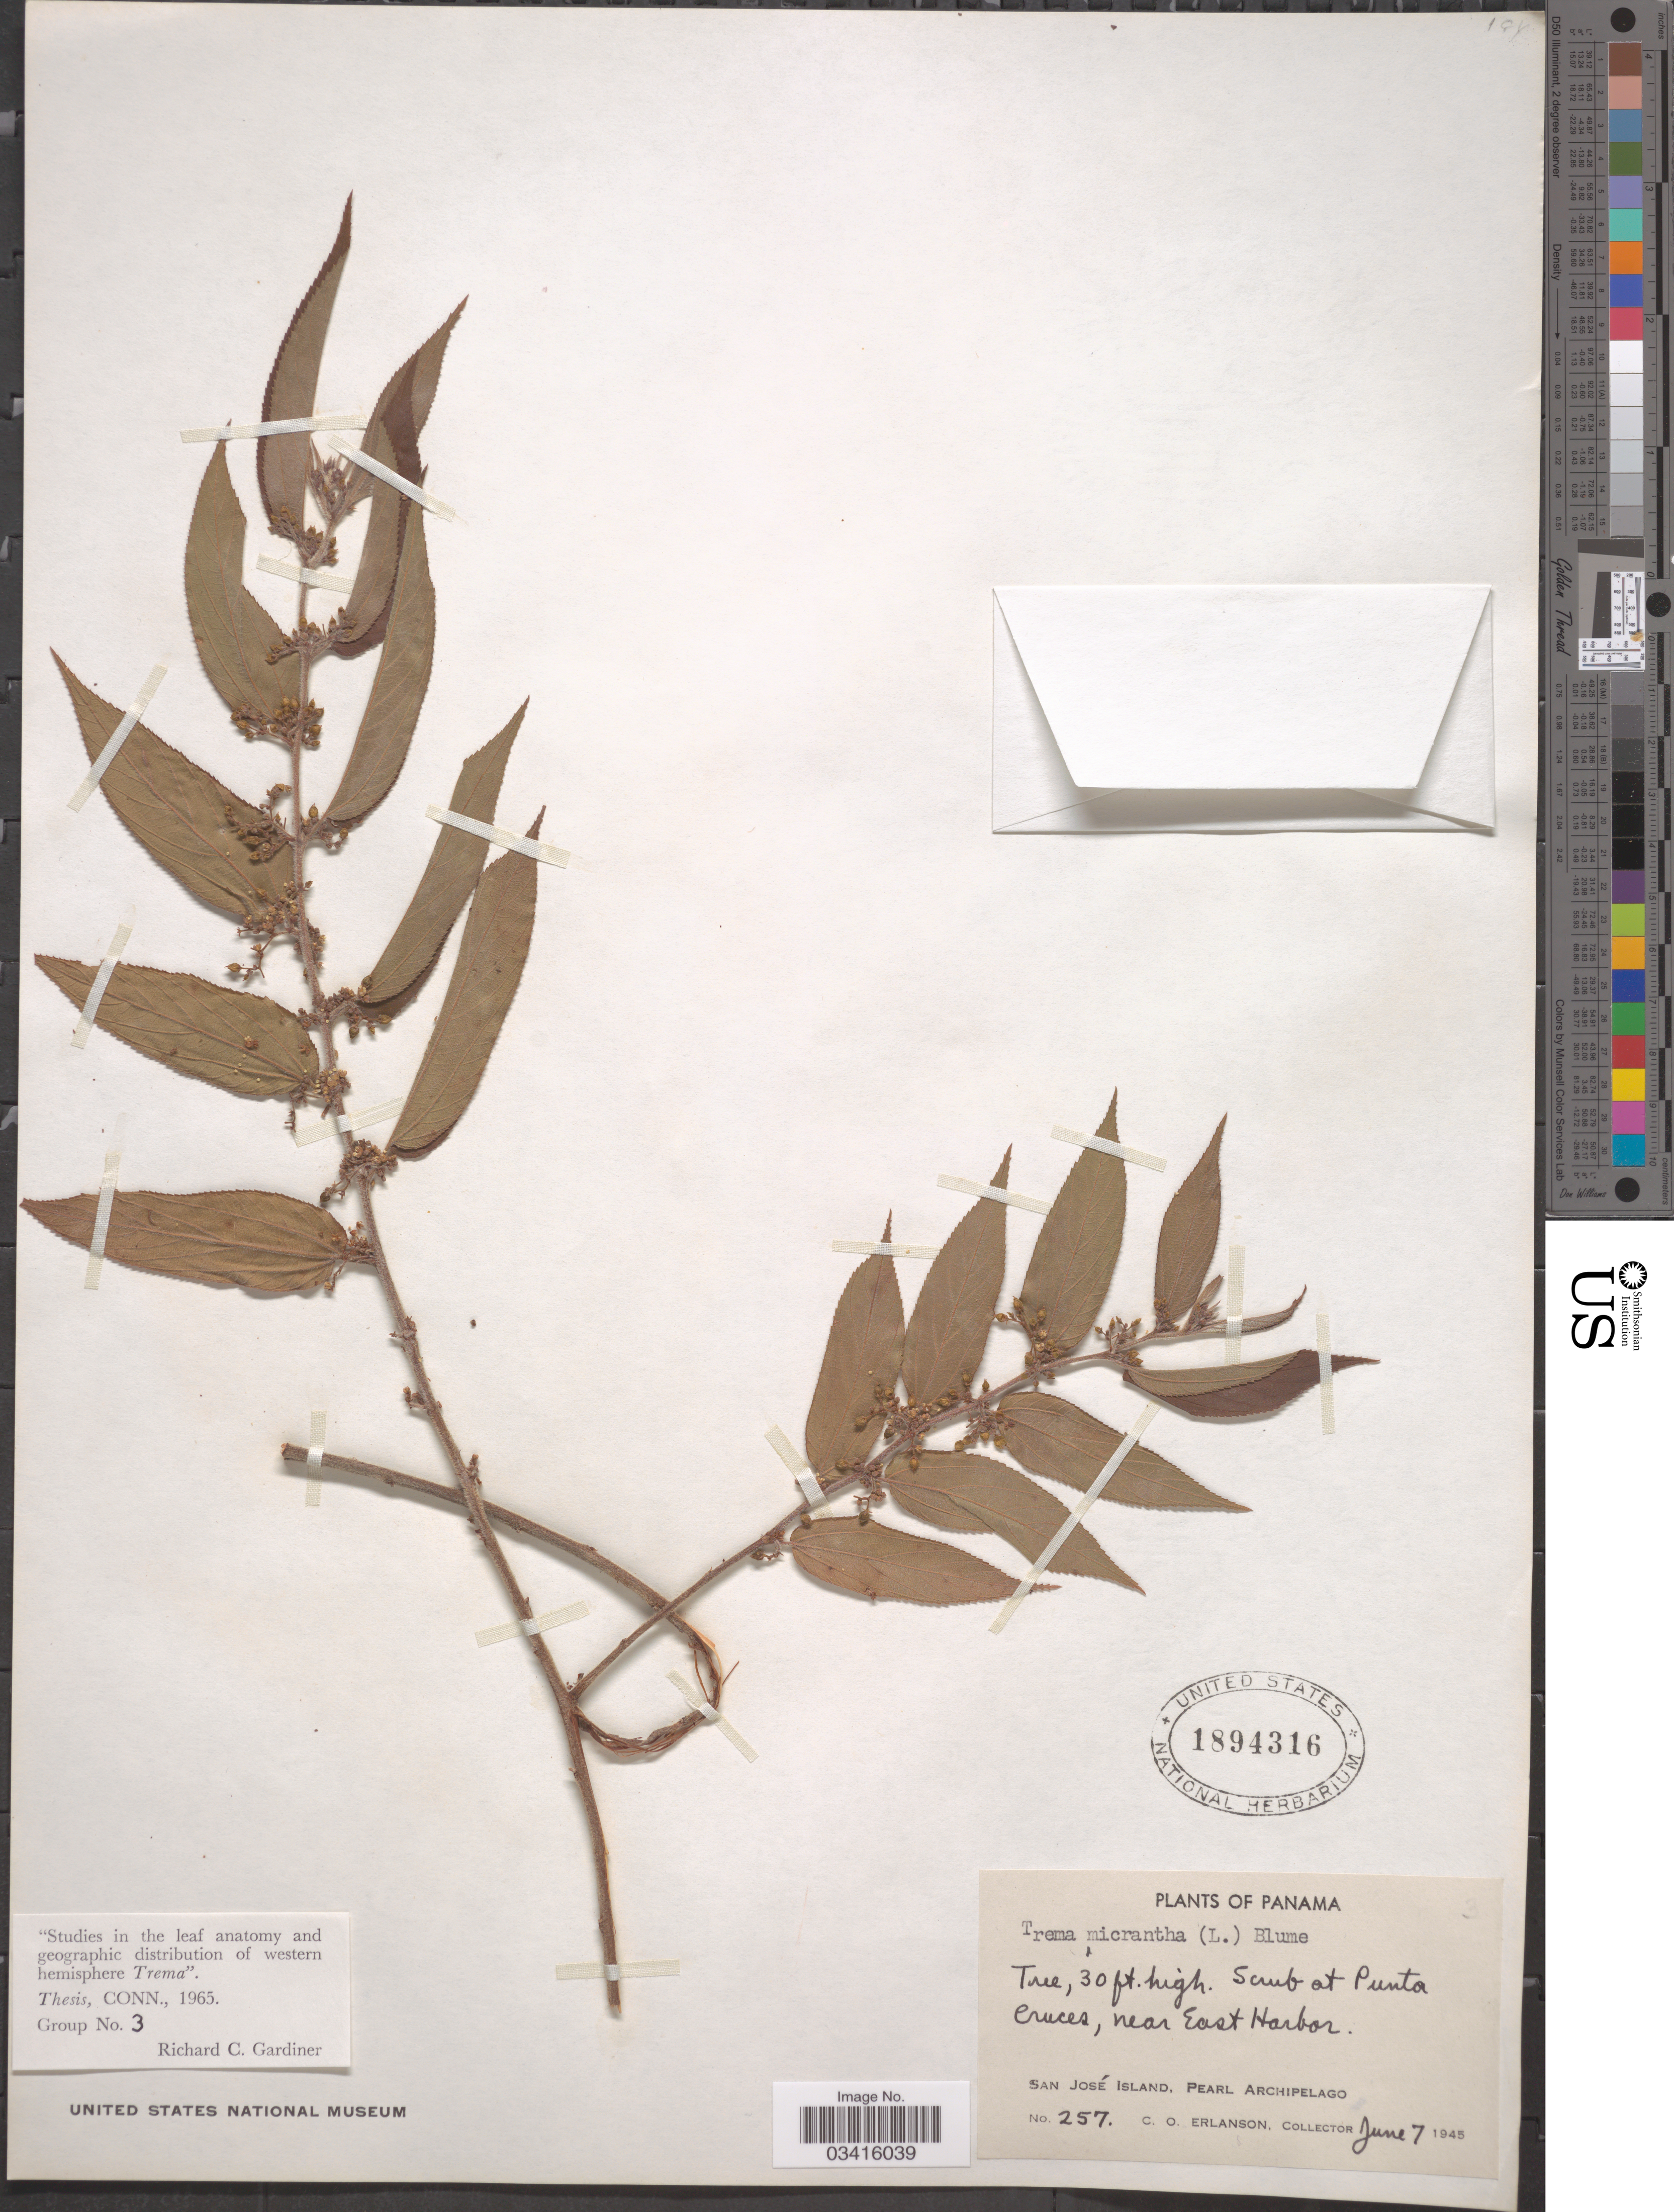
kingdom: Plantae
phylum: Tracheophyta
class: Magnoliopsida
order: Rosales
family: Cannabaceae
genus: Trema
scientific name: Trema micranthum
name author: (L.) Blume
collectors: C. O. Erlanson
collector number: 257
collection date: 1945-06-07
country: Panama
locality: At Punta Cruces, near East Harbor. San José Island. Pearl Archipelago.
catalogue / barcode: US 1894316